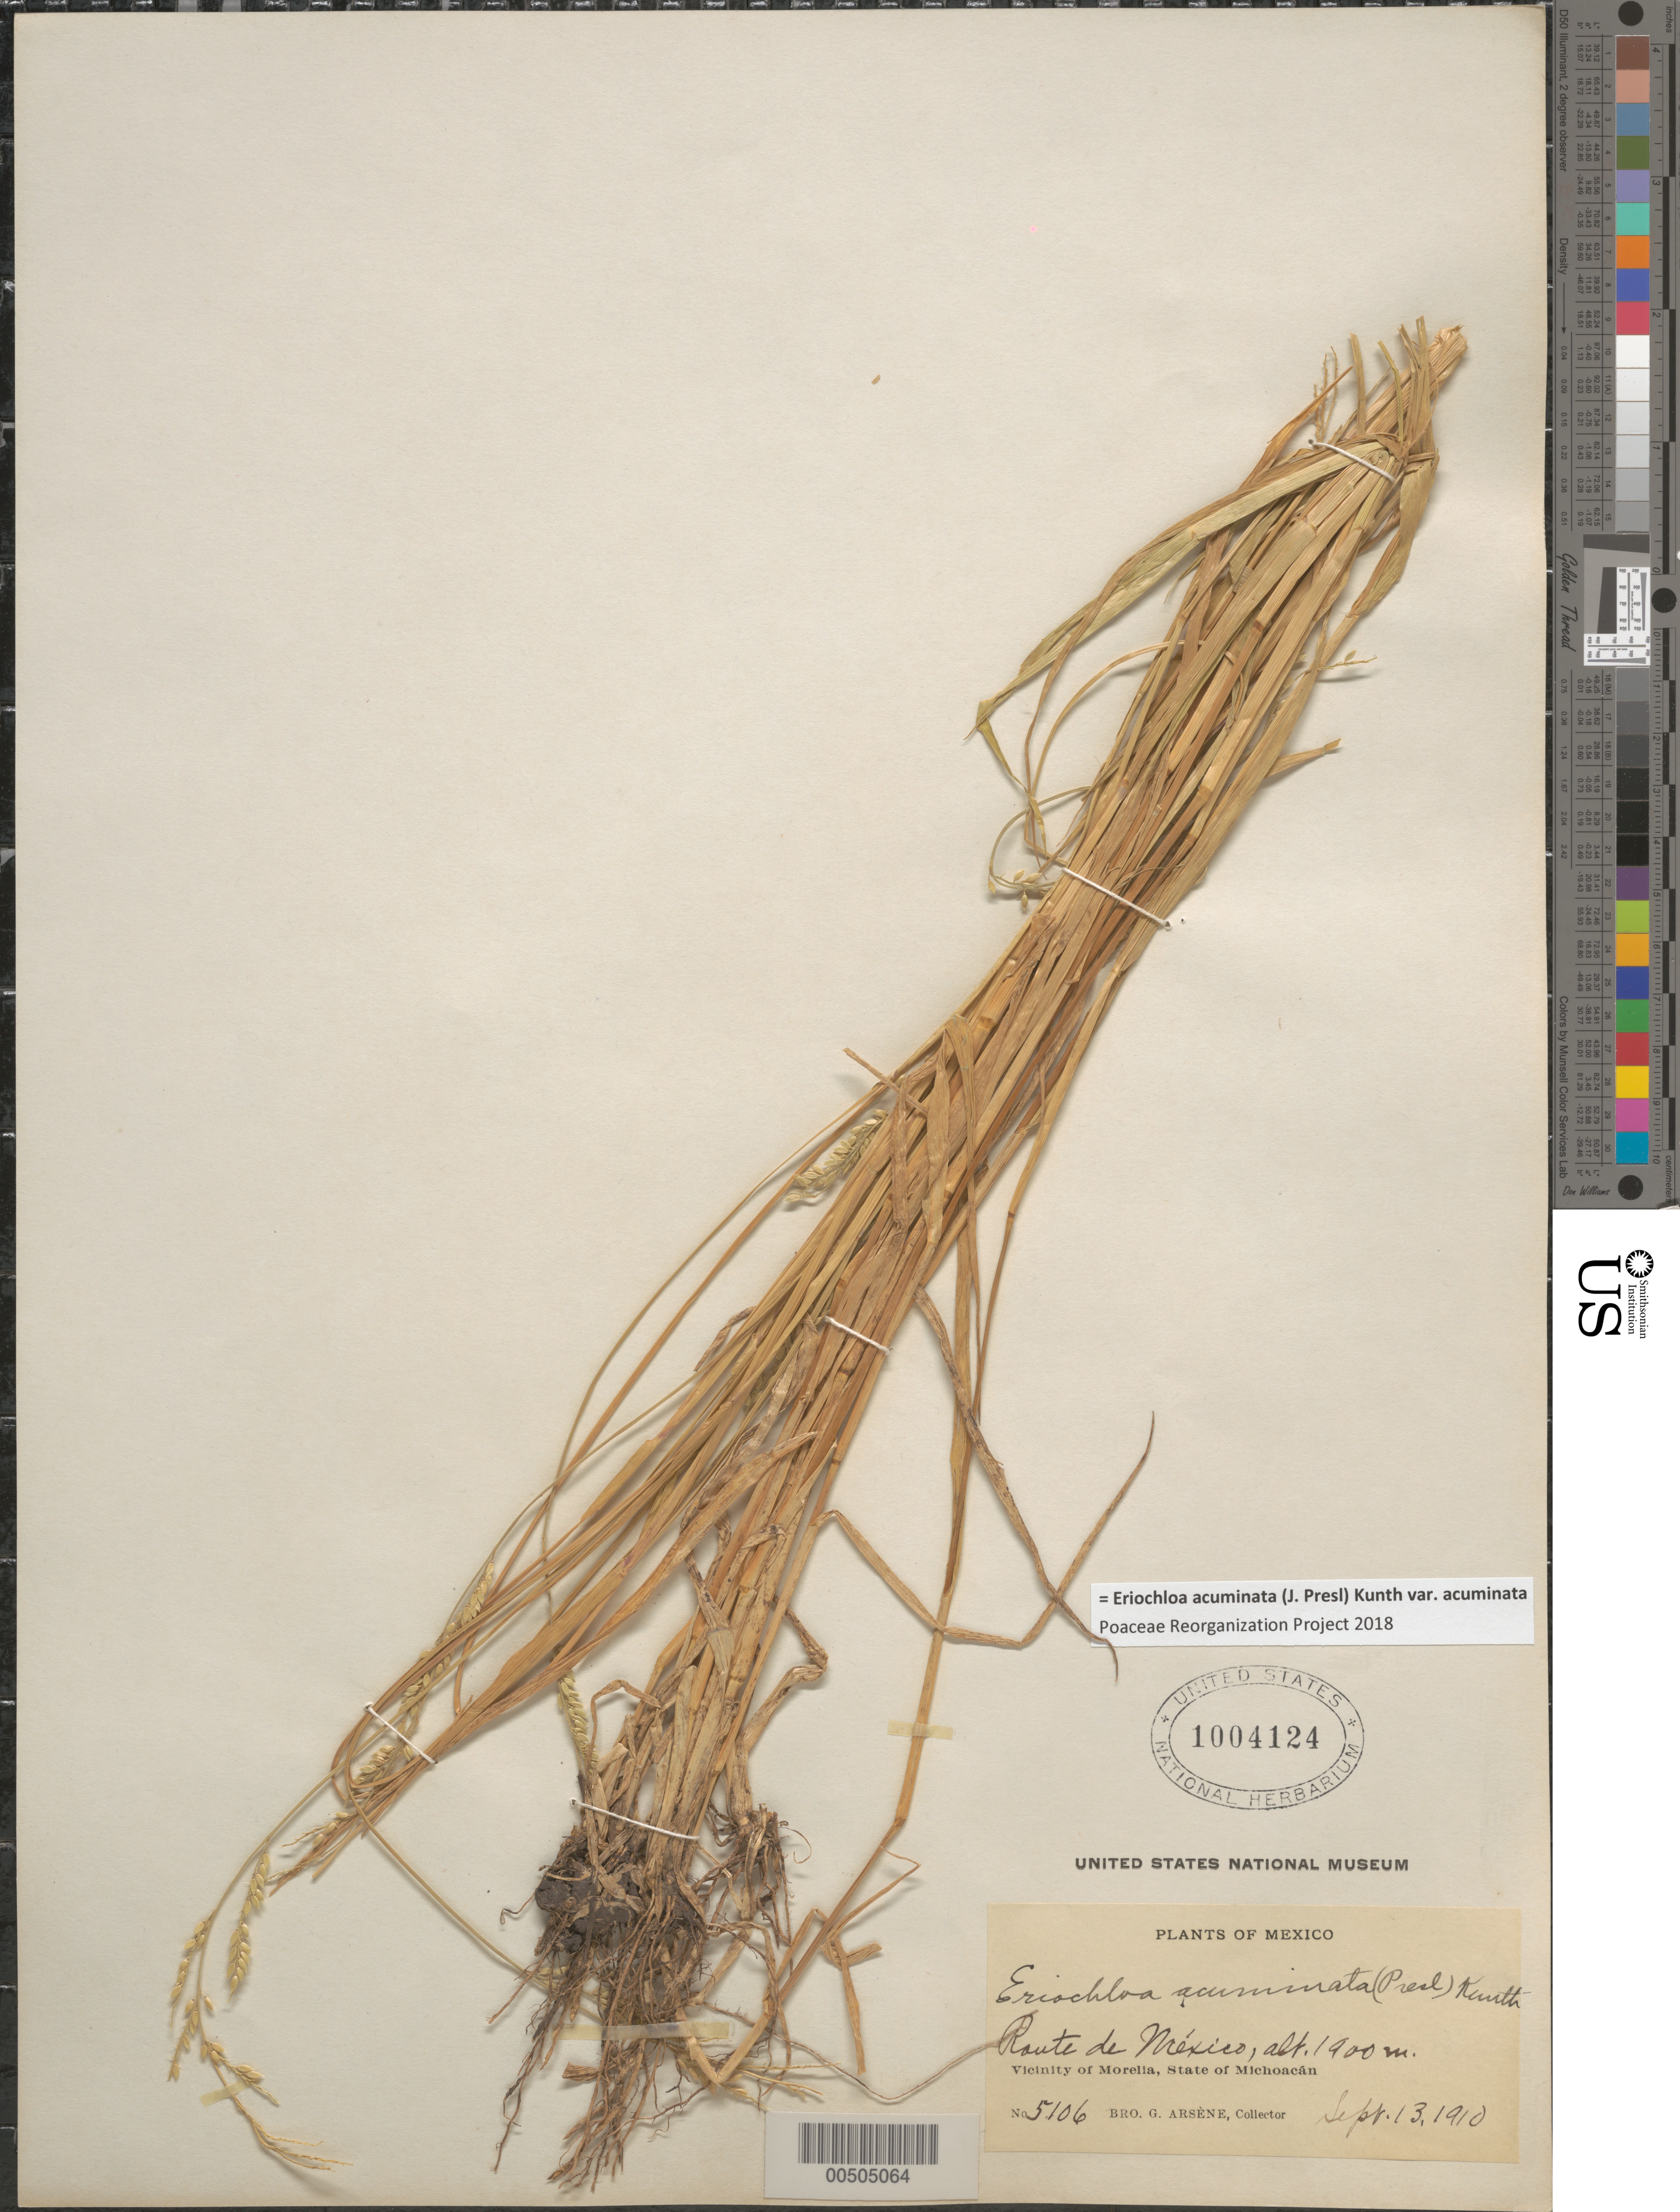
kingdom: Plantae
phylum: Tracheophyta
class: Liliopsida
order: Poales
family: Poaceae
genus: Eriochloa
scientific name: Eriochloa acuminata var. acuminata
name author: (J. Presl) Kunth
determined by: Poaceae Reorganization Project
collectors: Bro. G. Arsène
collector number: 5106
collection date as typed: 13 Sep 1910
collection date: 1910-09-13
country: Mexico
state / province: Michoacán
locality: Route de Mexico, vicinity of Morelia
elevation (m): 1900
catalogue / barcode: US 1004124